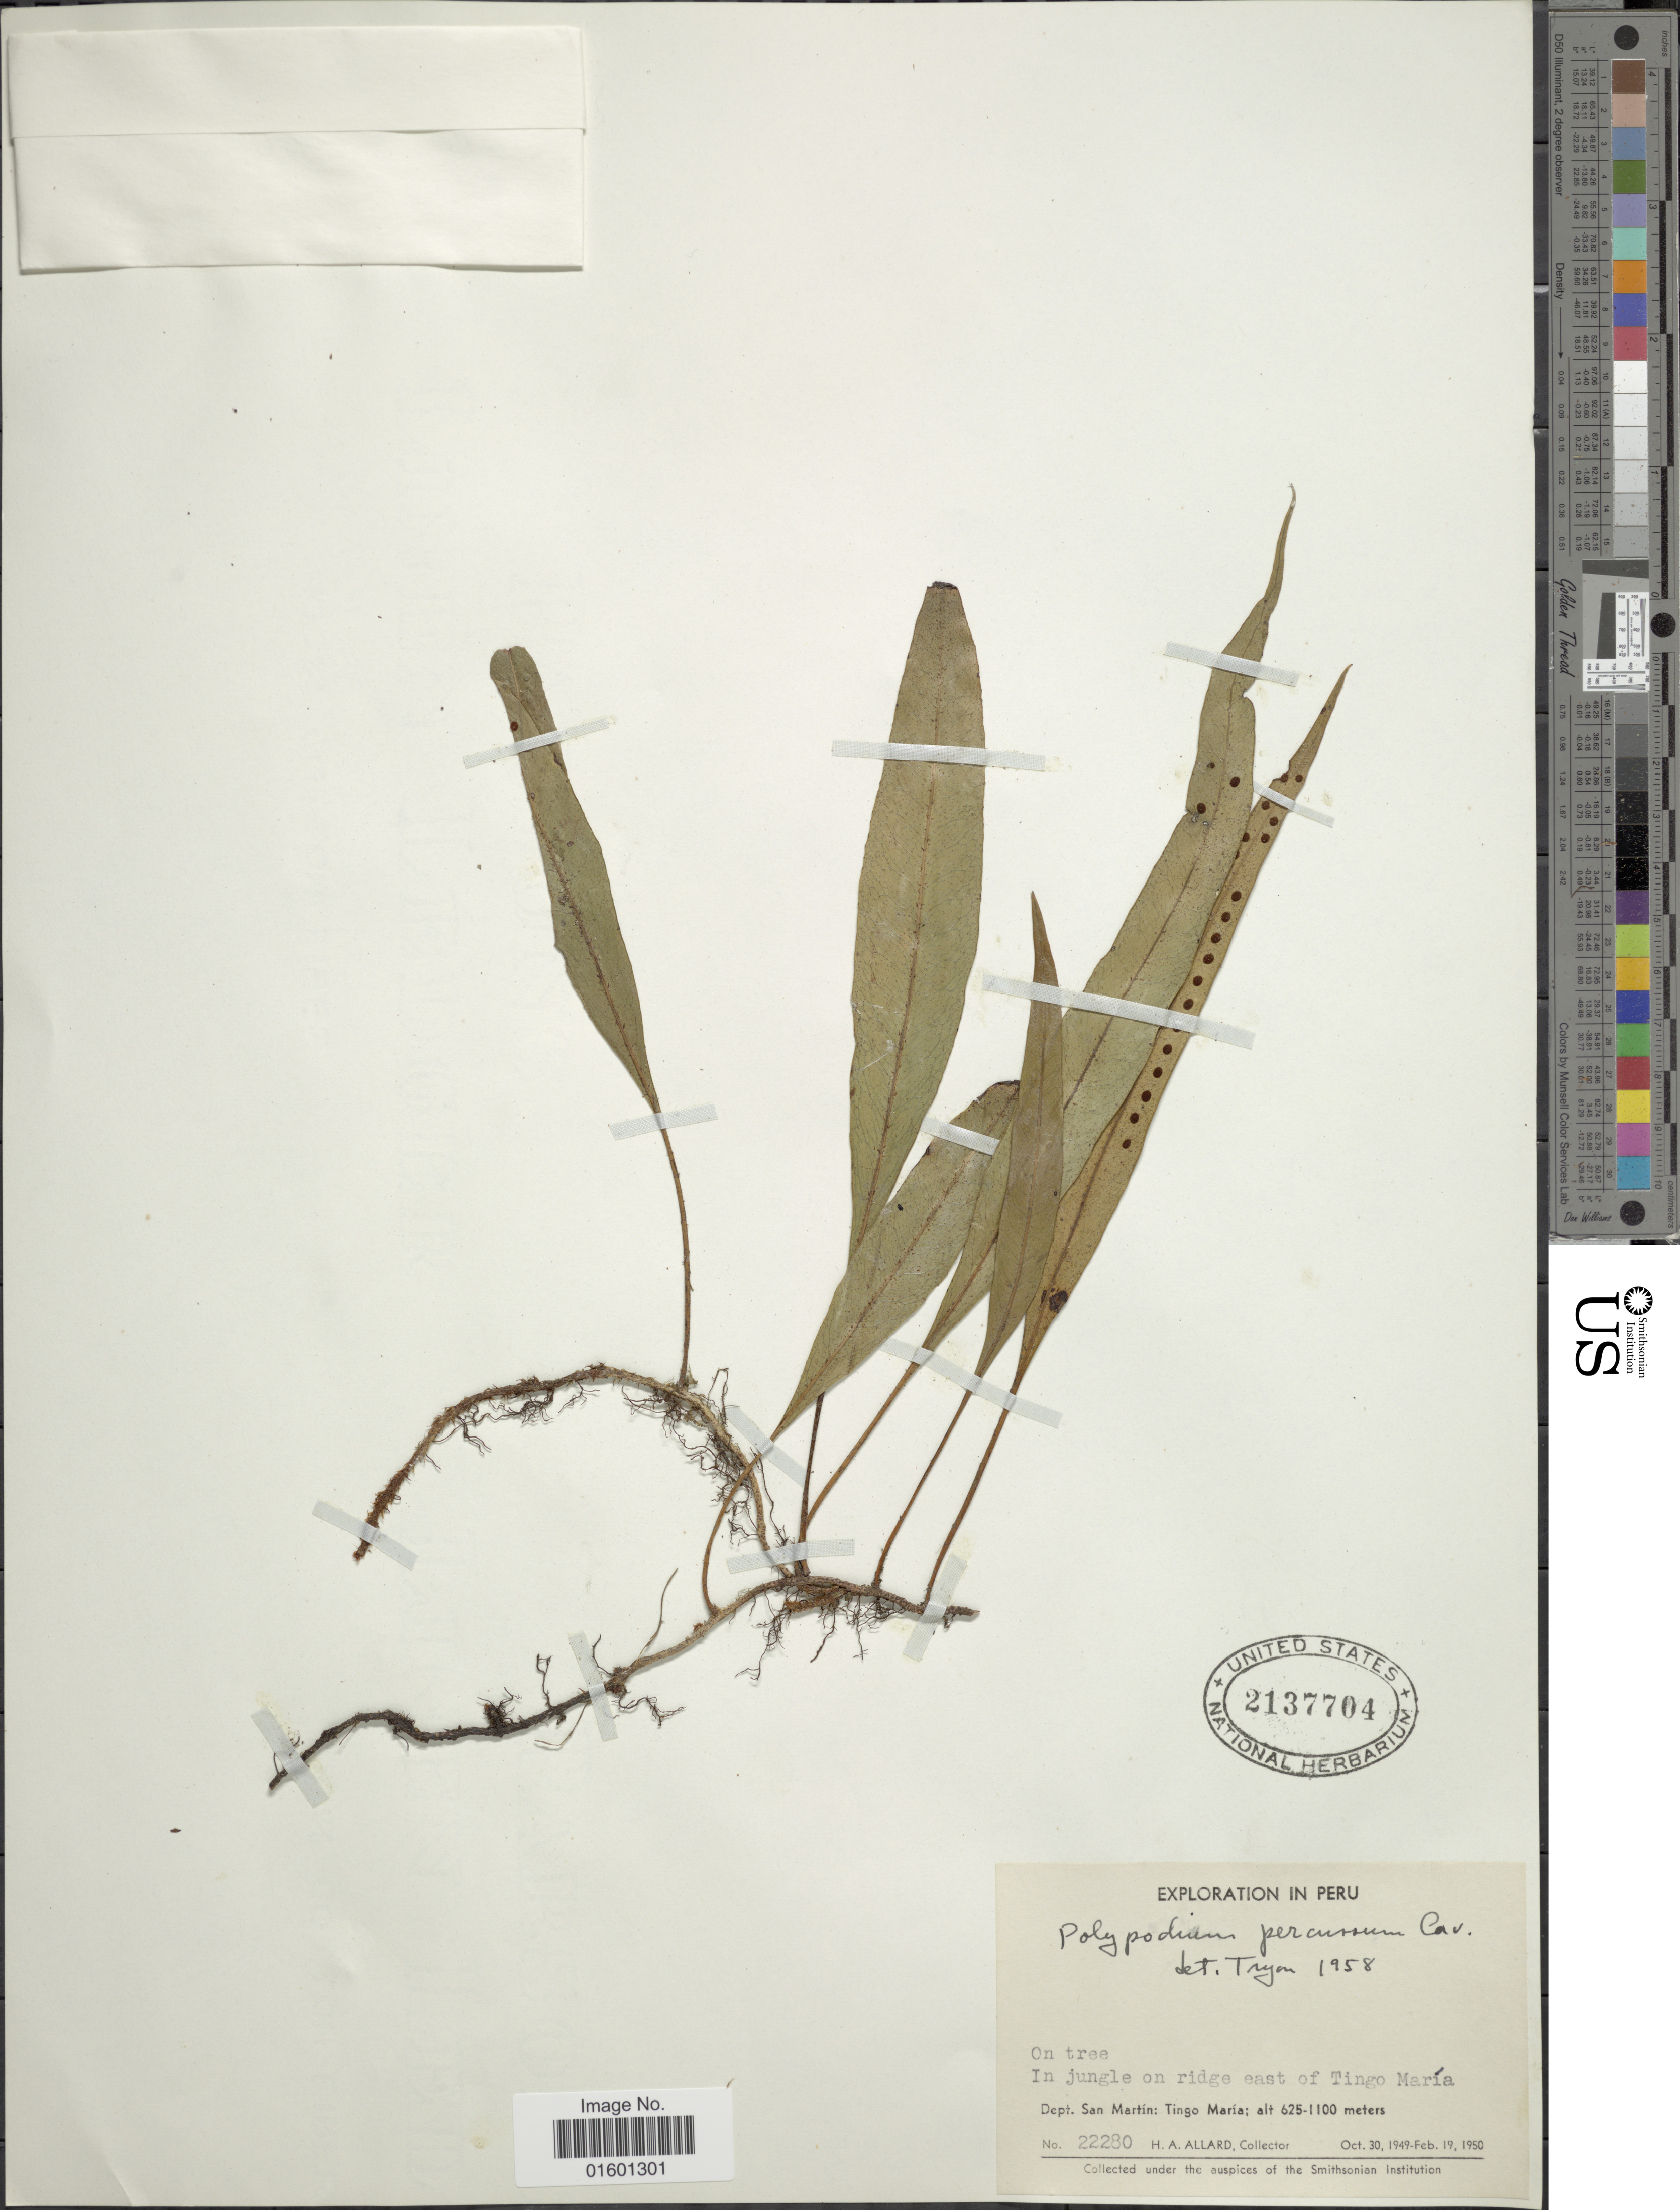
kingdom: Plantae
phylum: Tracheophyta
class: Polypodiopsida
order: Polypodiales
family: Polypodiaceae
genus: Microgramma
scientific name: Microgramma percussa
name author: (Cav.) de la Sota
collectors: H. A. Allard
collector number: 22280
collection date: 1949-10-30/1950-02-19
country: Peru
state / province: San Martín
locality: In jungle on ridge east of Tingo Maria, Tingo Maria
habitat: in jungle on ridge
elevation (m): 625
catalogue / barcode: US 2137704